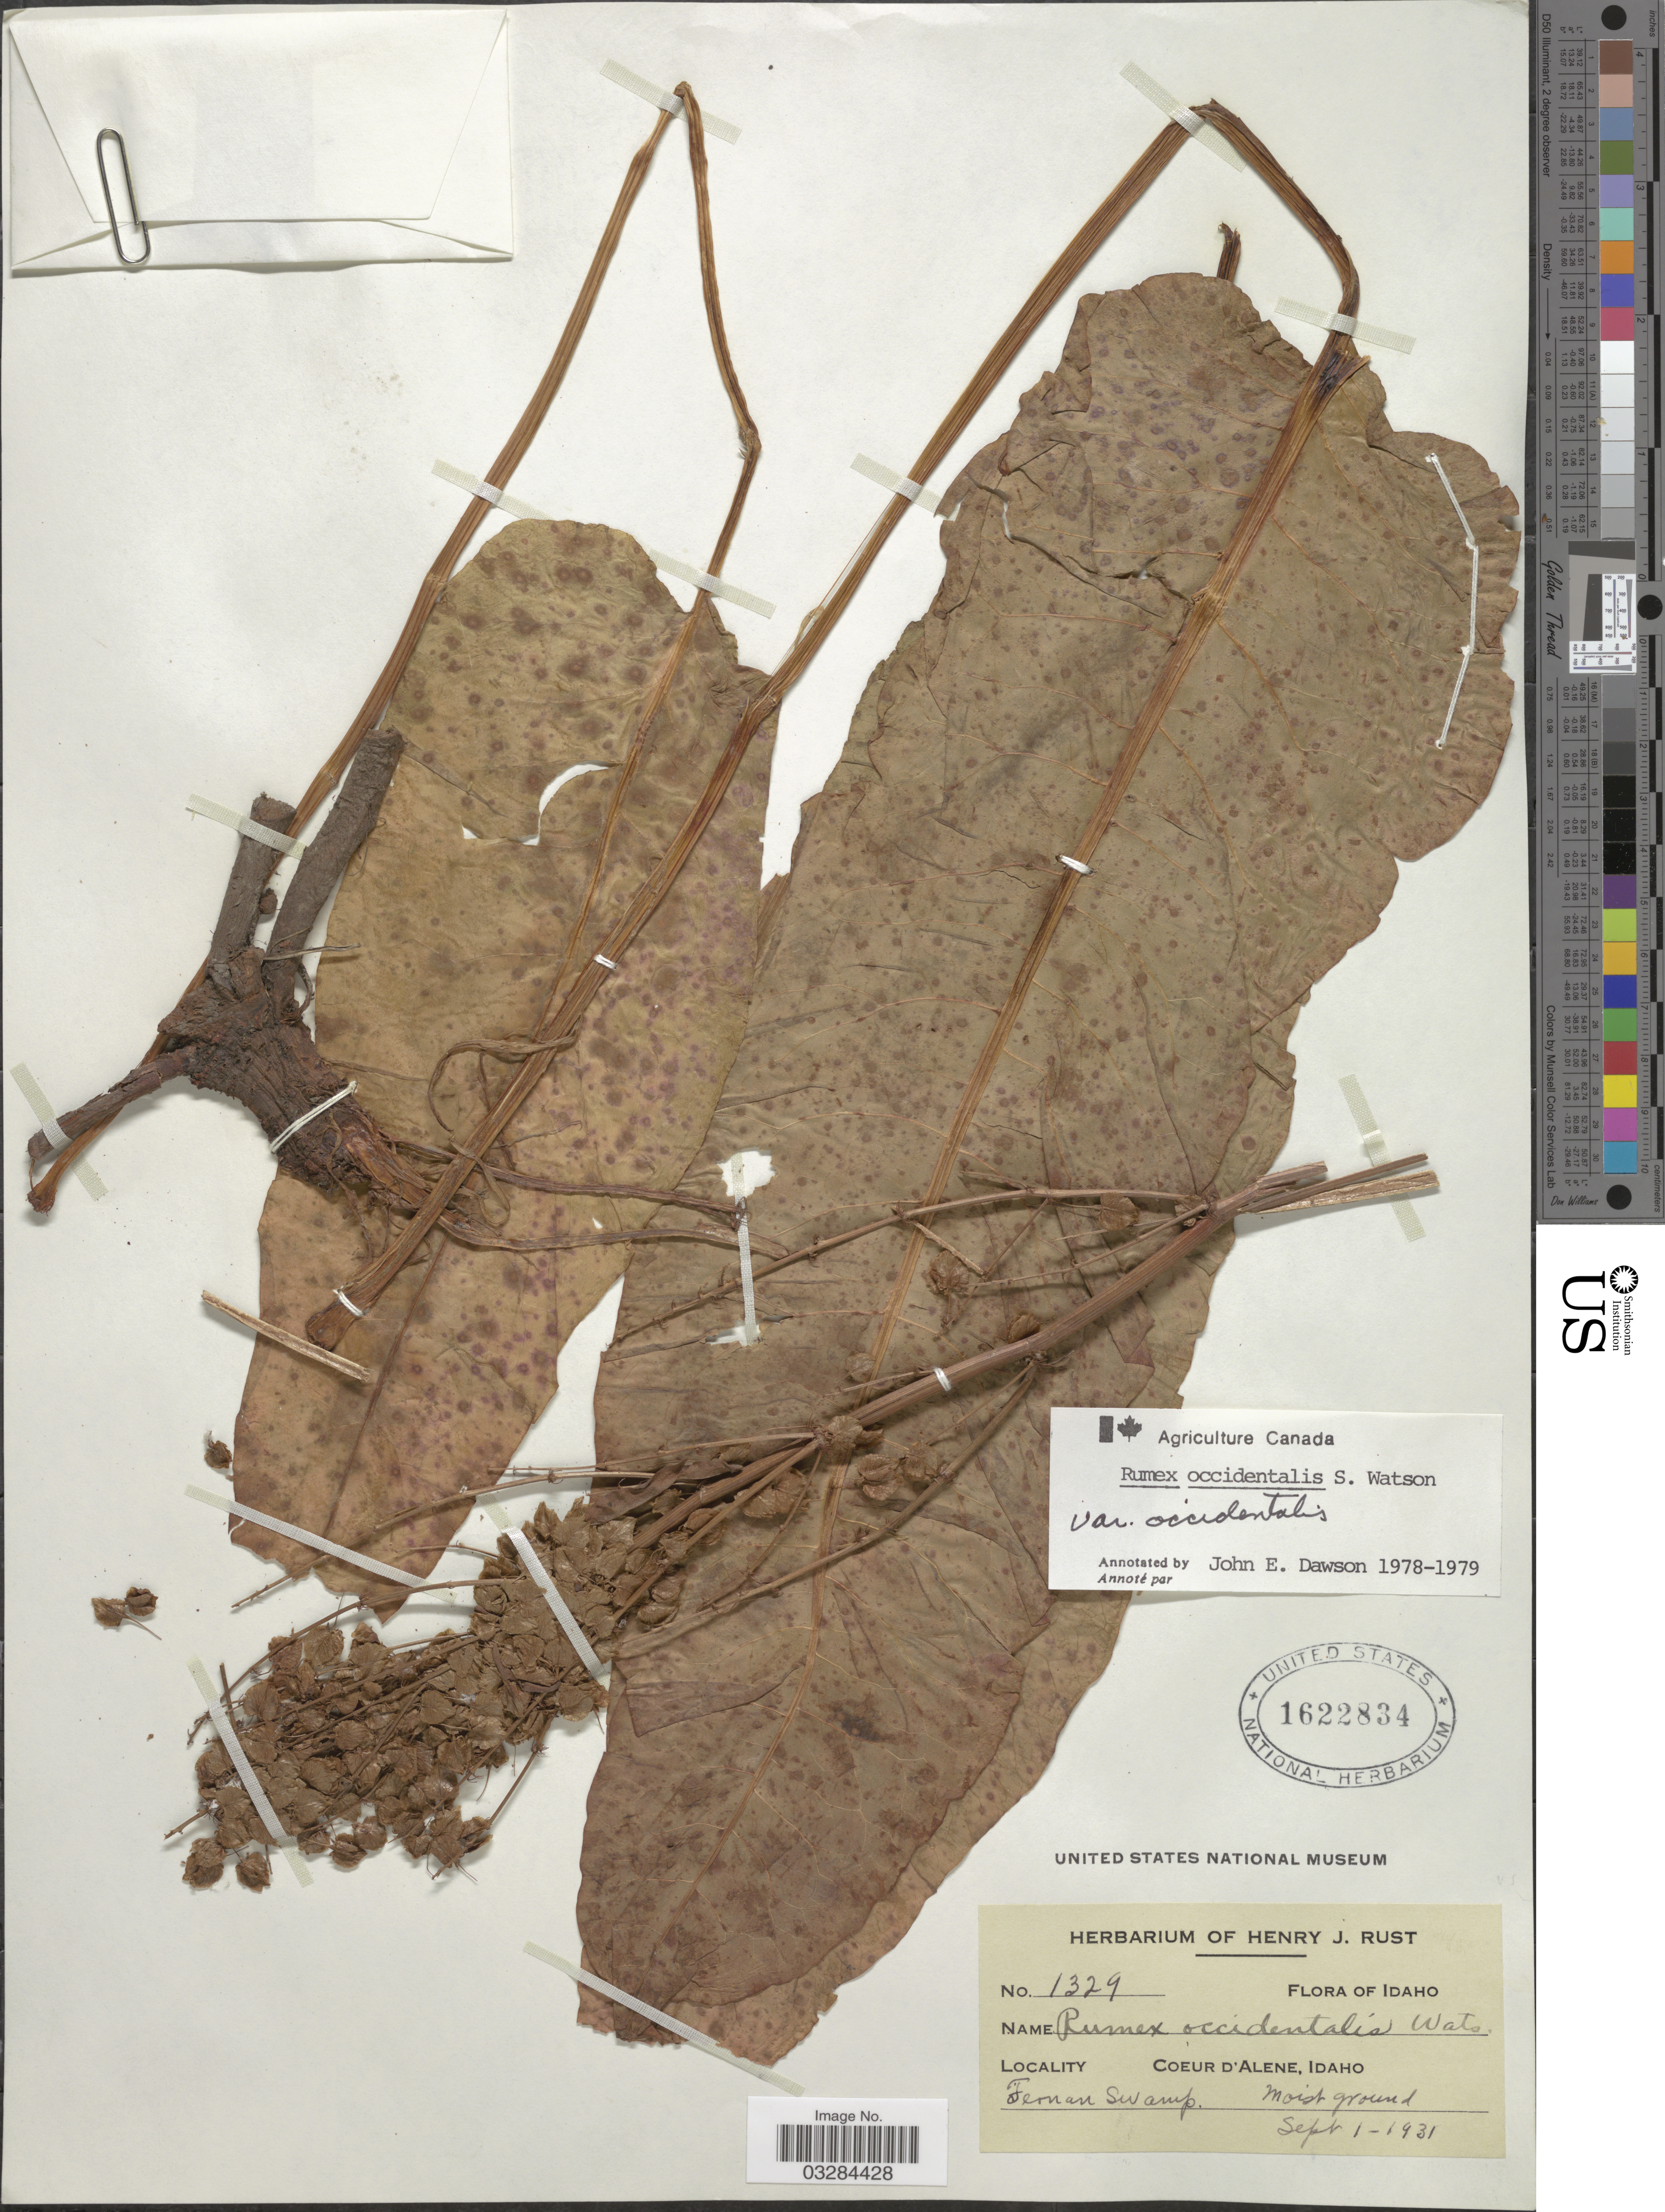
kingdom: Plantae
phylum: Tracheophyta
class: Magnoliopsida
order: Caryophyllales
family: Polygonaceae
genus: Rumex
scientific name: Rumex occidentalis var. occidentalis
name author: S. Watson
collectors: ex herb. Henry J. Rust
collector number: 1329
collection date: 1931-09-01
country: United States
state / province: Idaho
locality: Coeur d'Alene. Fernan Swamp.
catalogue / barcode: US 1622834